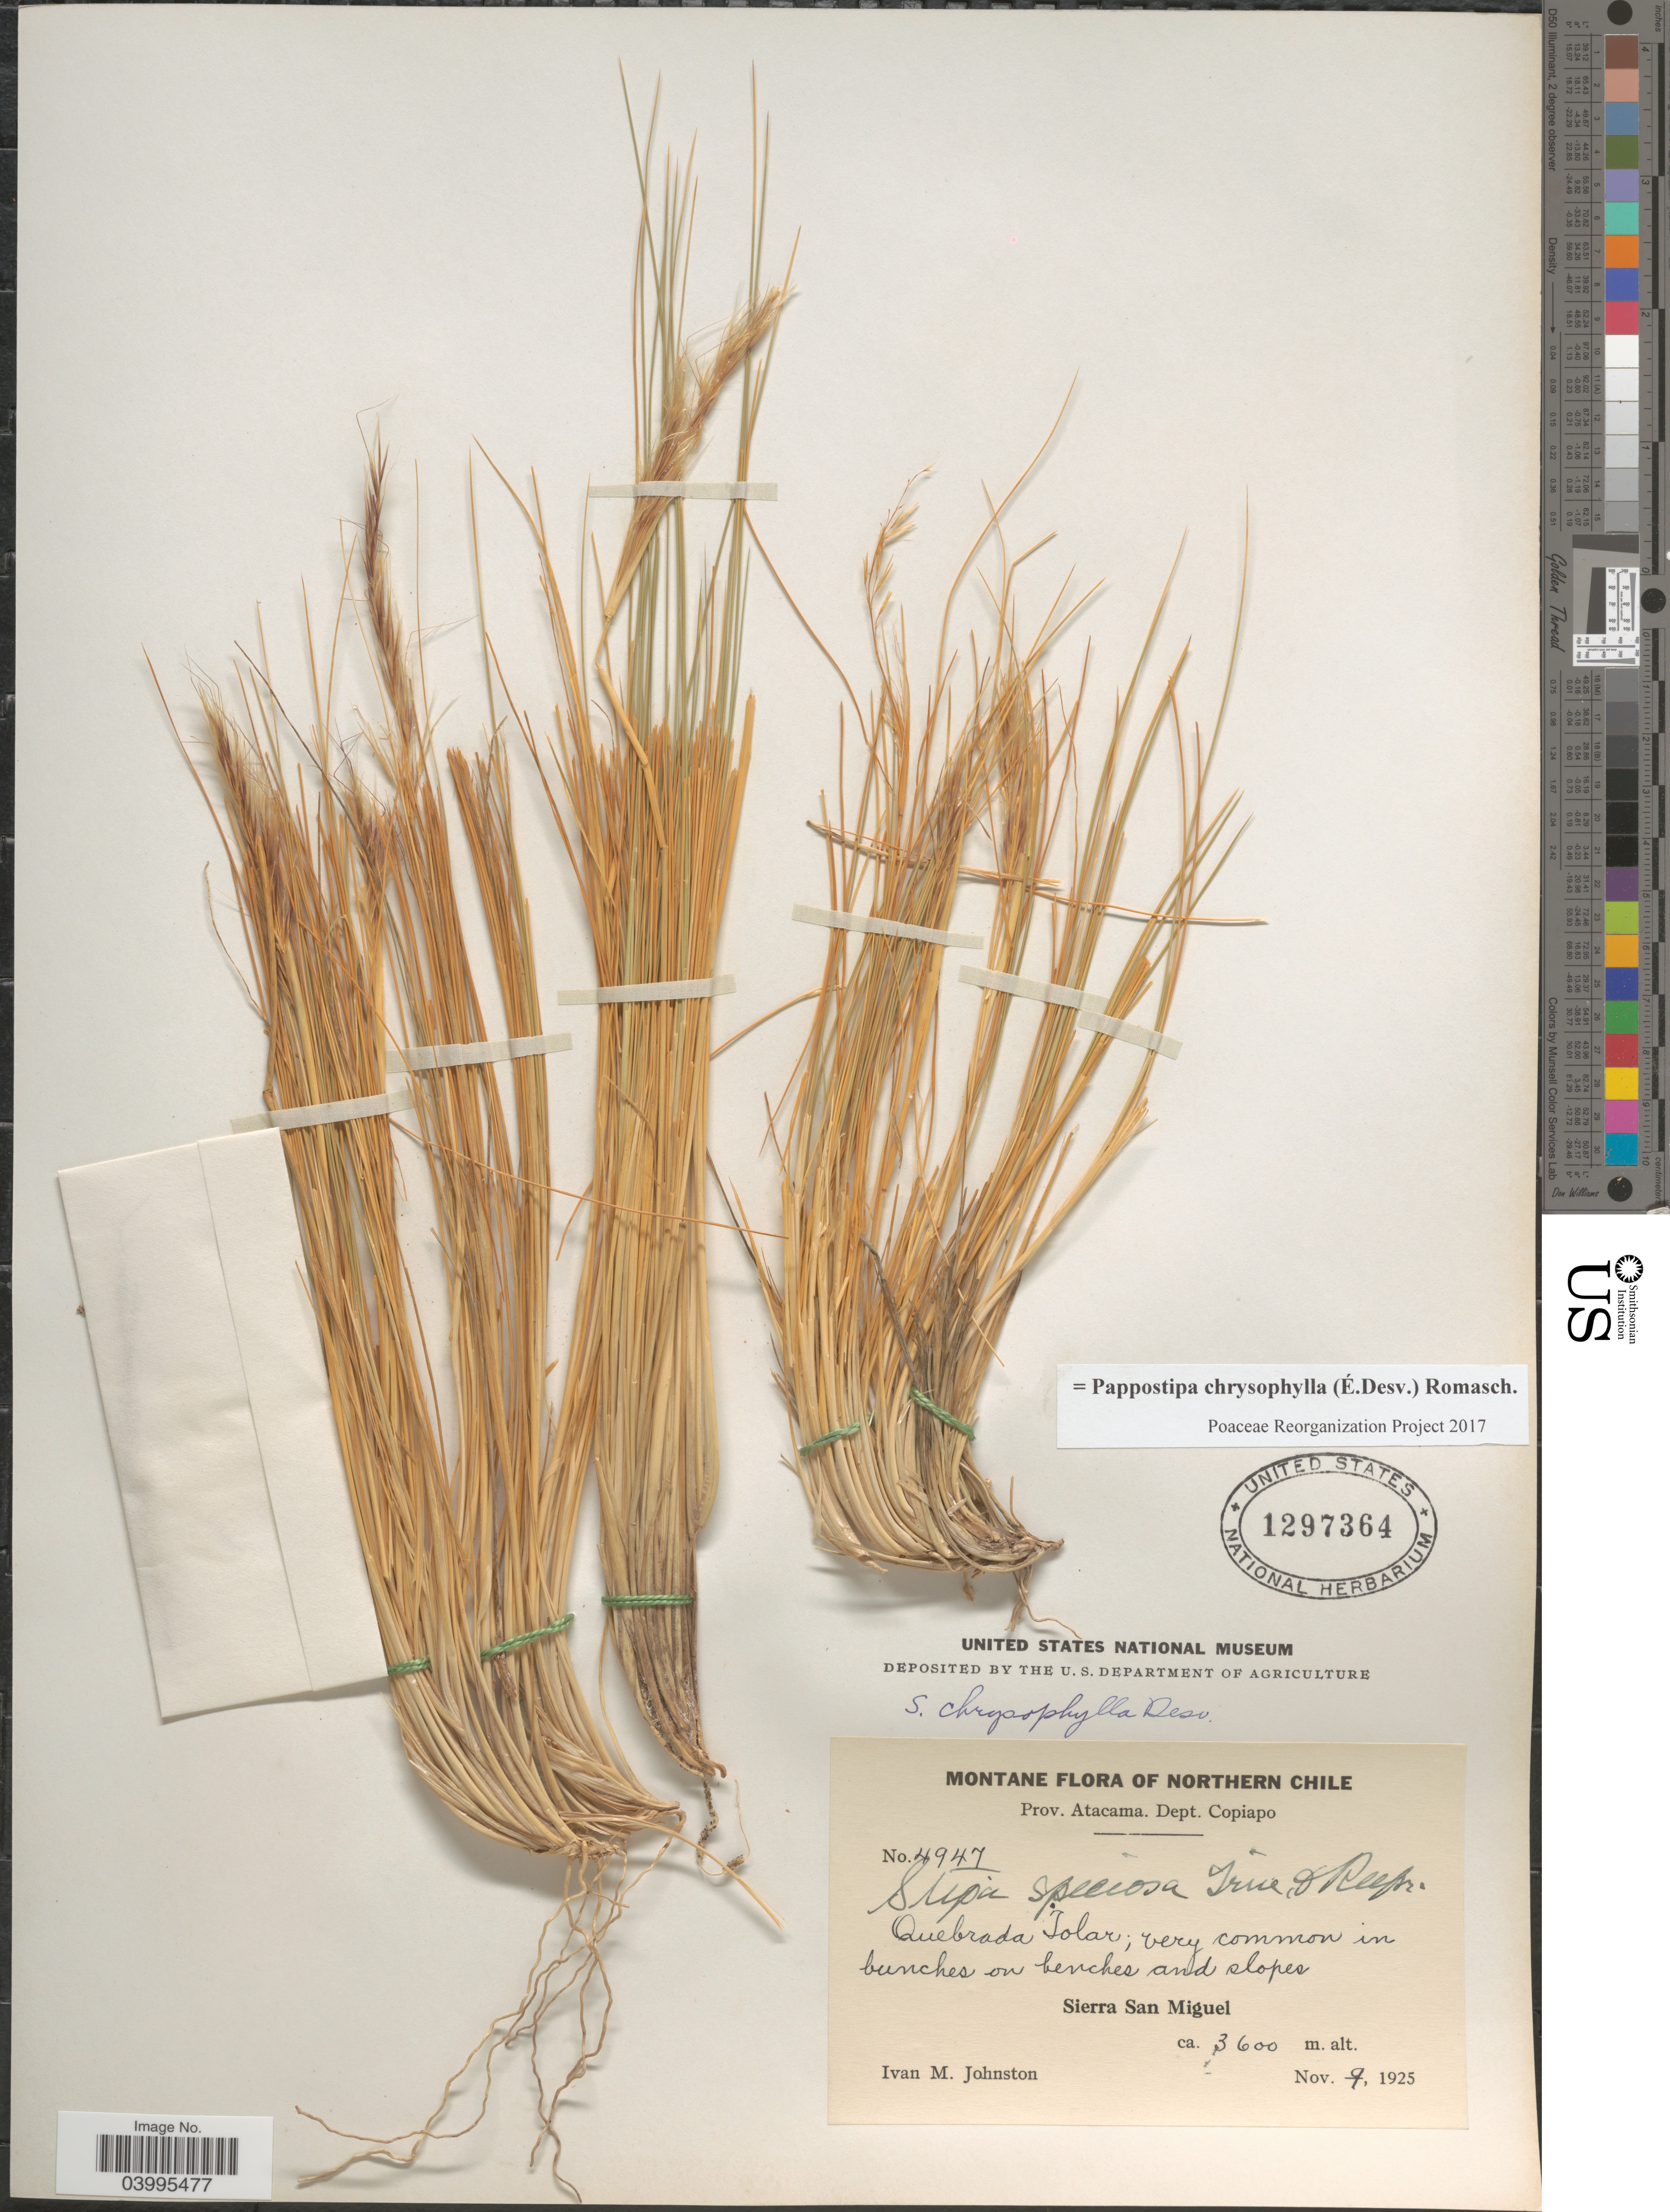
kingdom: Plantae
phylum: Tracheophyta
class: Liliopsida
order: Poales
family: Poaceae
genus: Pappostipa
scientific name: Pappostipa chrysophylla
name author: (É. Desv.) Romasch.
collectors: I.M. Johnston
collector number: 4947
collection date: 1925-11-09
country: Chile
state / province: Atacama (III)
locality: Montane of Northern Chile. Dept. Copiapo. Quebrada Tolar. Sierra San Miguel.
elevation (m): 3600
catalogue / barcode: US 1297364